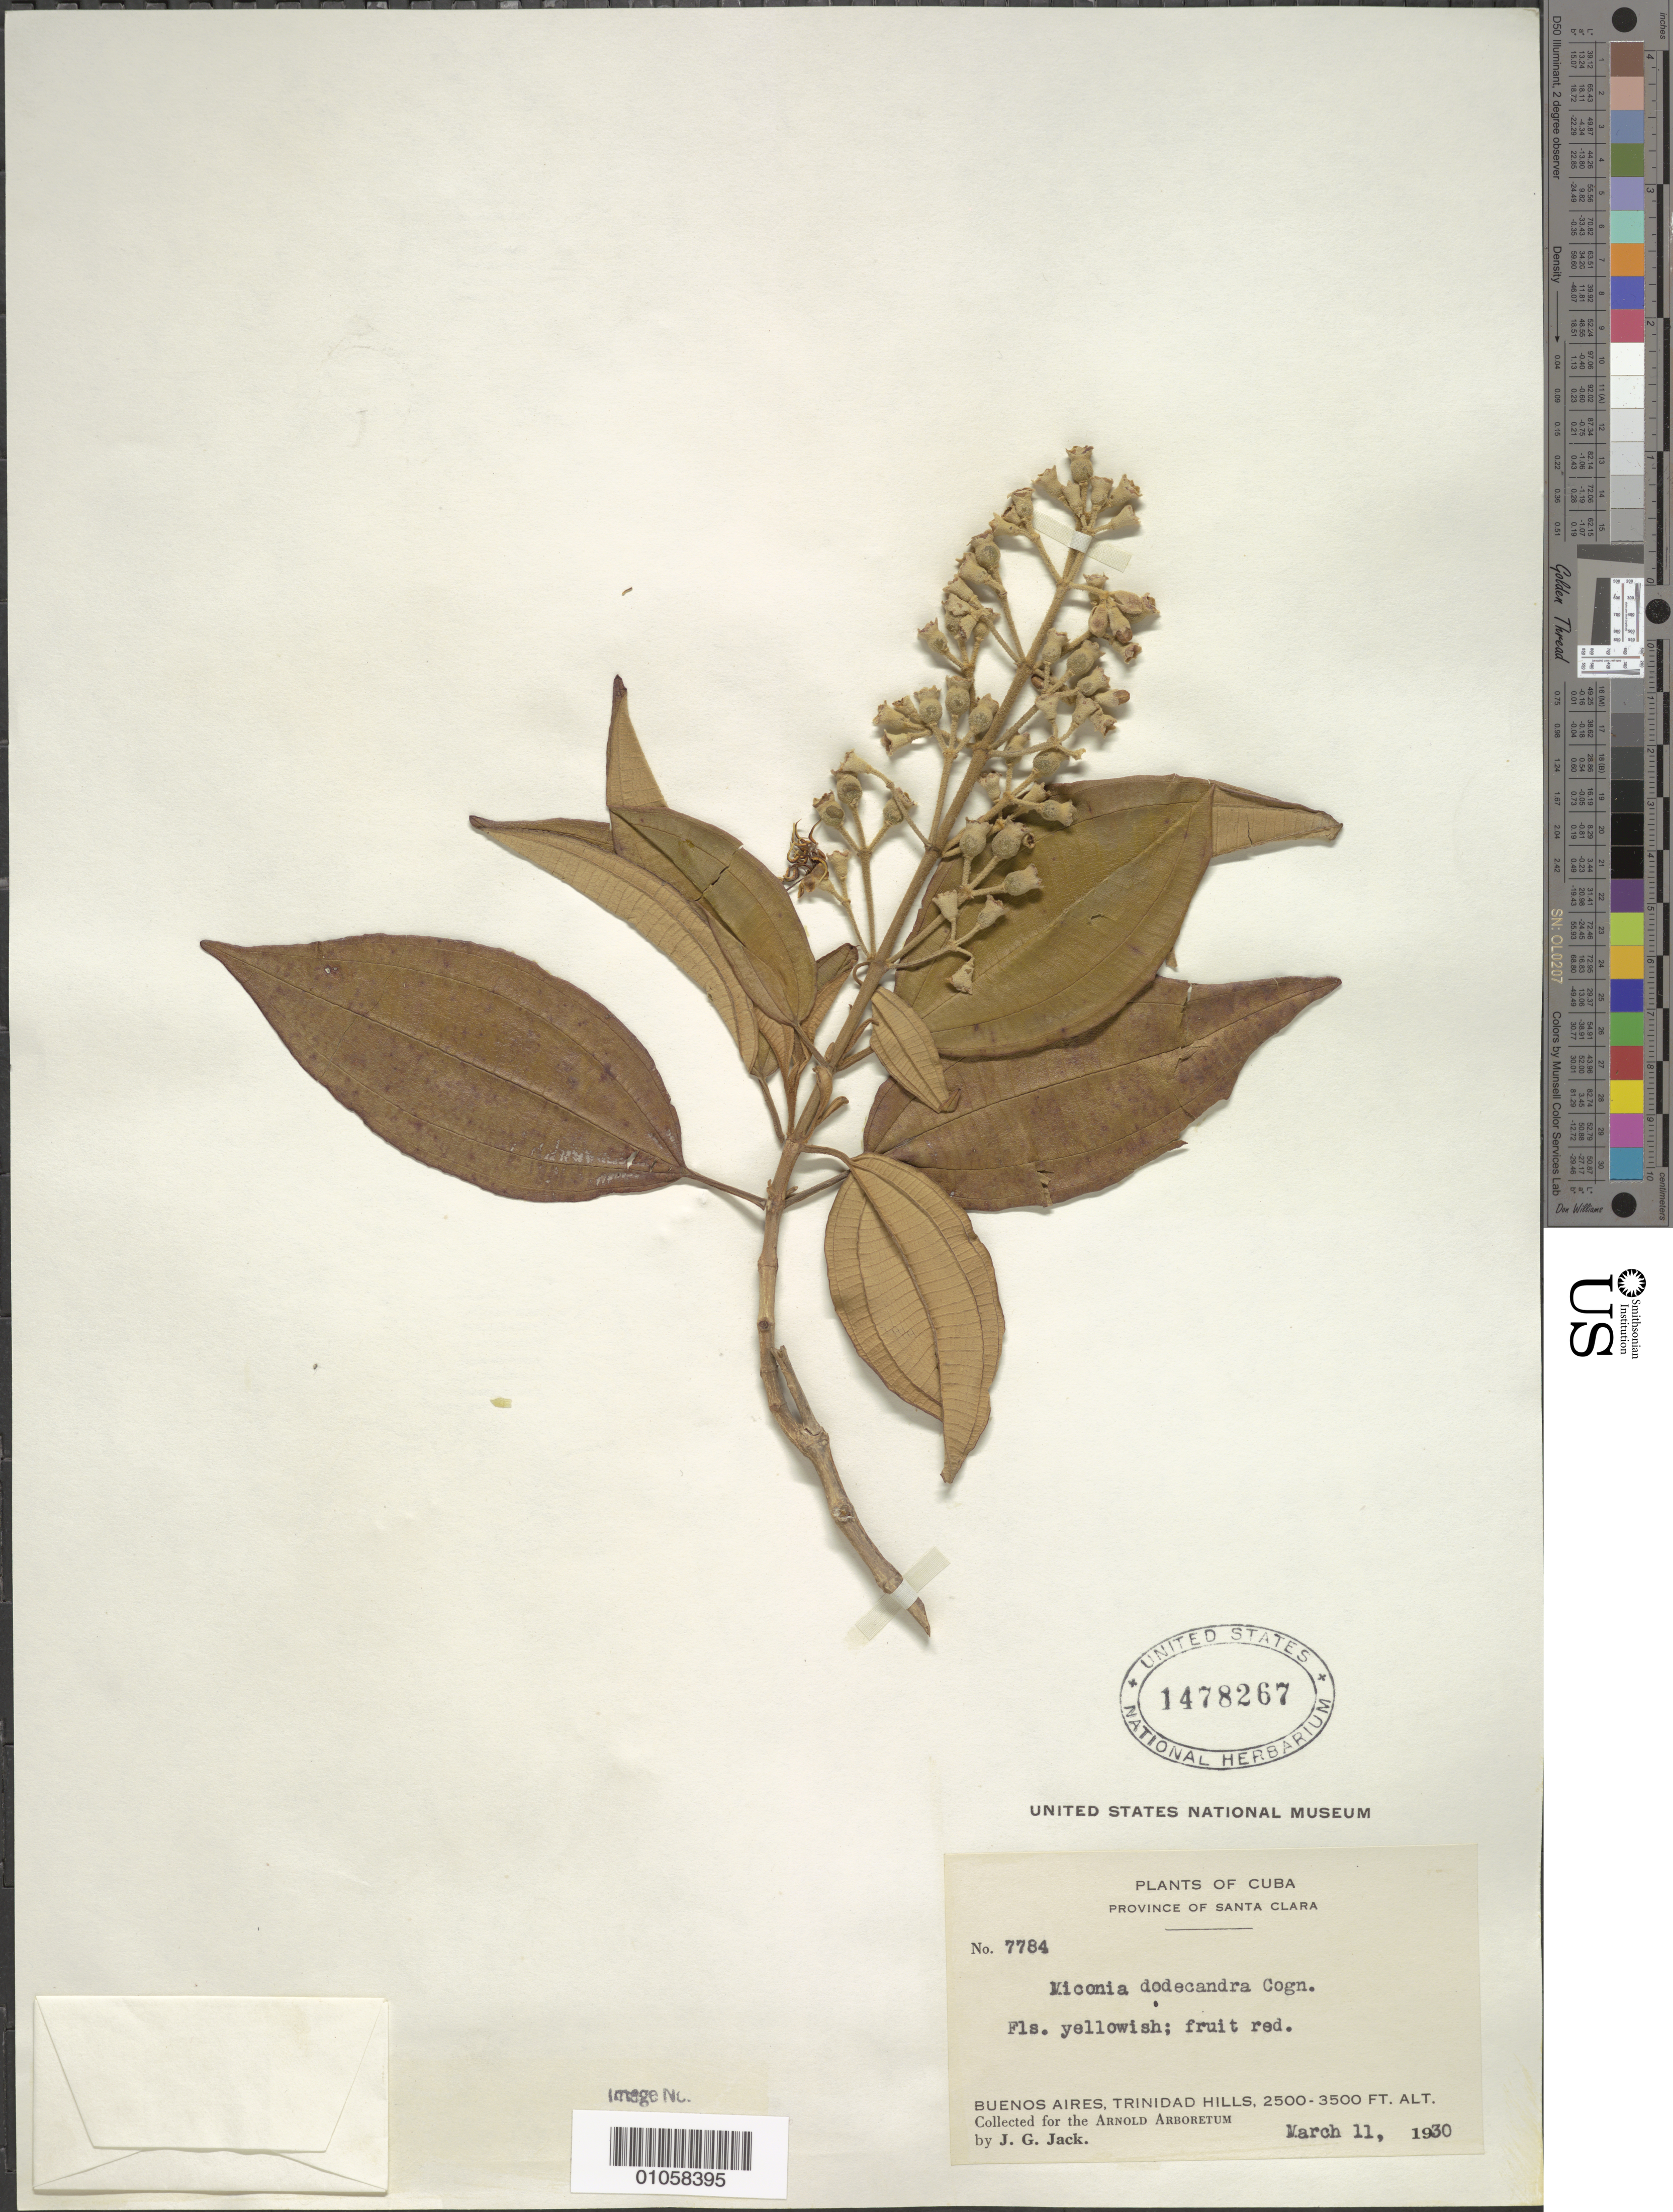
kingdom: Plantae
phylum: Tracheophyta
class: Magnoliopsida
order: Myrtales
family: Melastomataceae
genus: Miconia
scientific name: Miconia dodecandra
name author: Cogn.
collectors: J. G. Jack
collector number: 7784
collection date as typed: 11 Mar 1930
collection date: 1930-03-11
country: Cuba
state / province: Santa Clara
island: Cuba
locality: Buenos Aires, Trinidad Hills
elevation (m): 762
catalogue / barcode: US 1478267